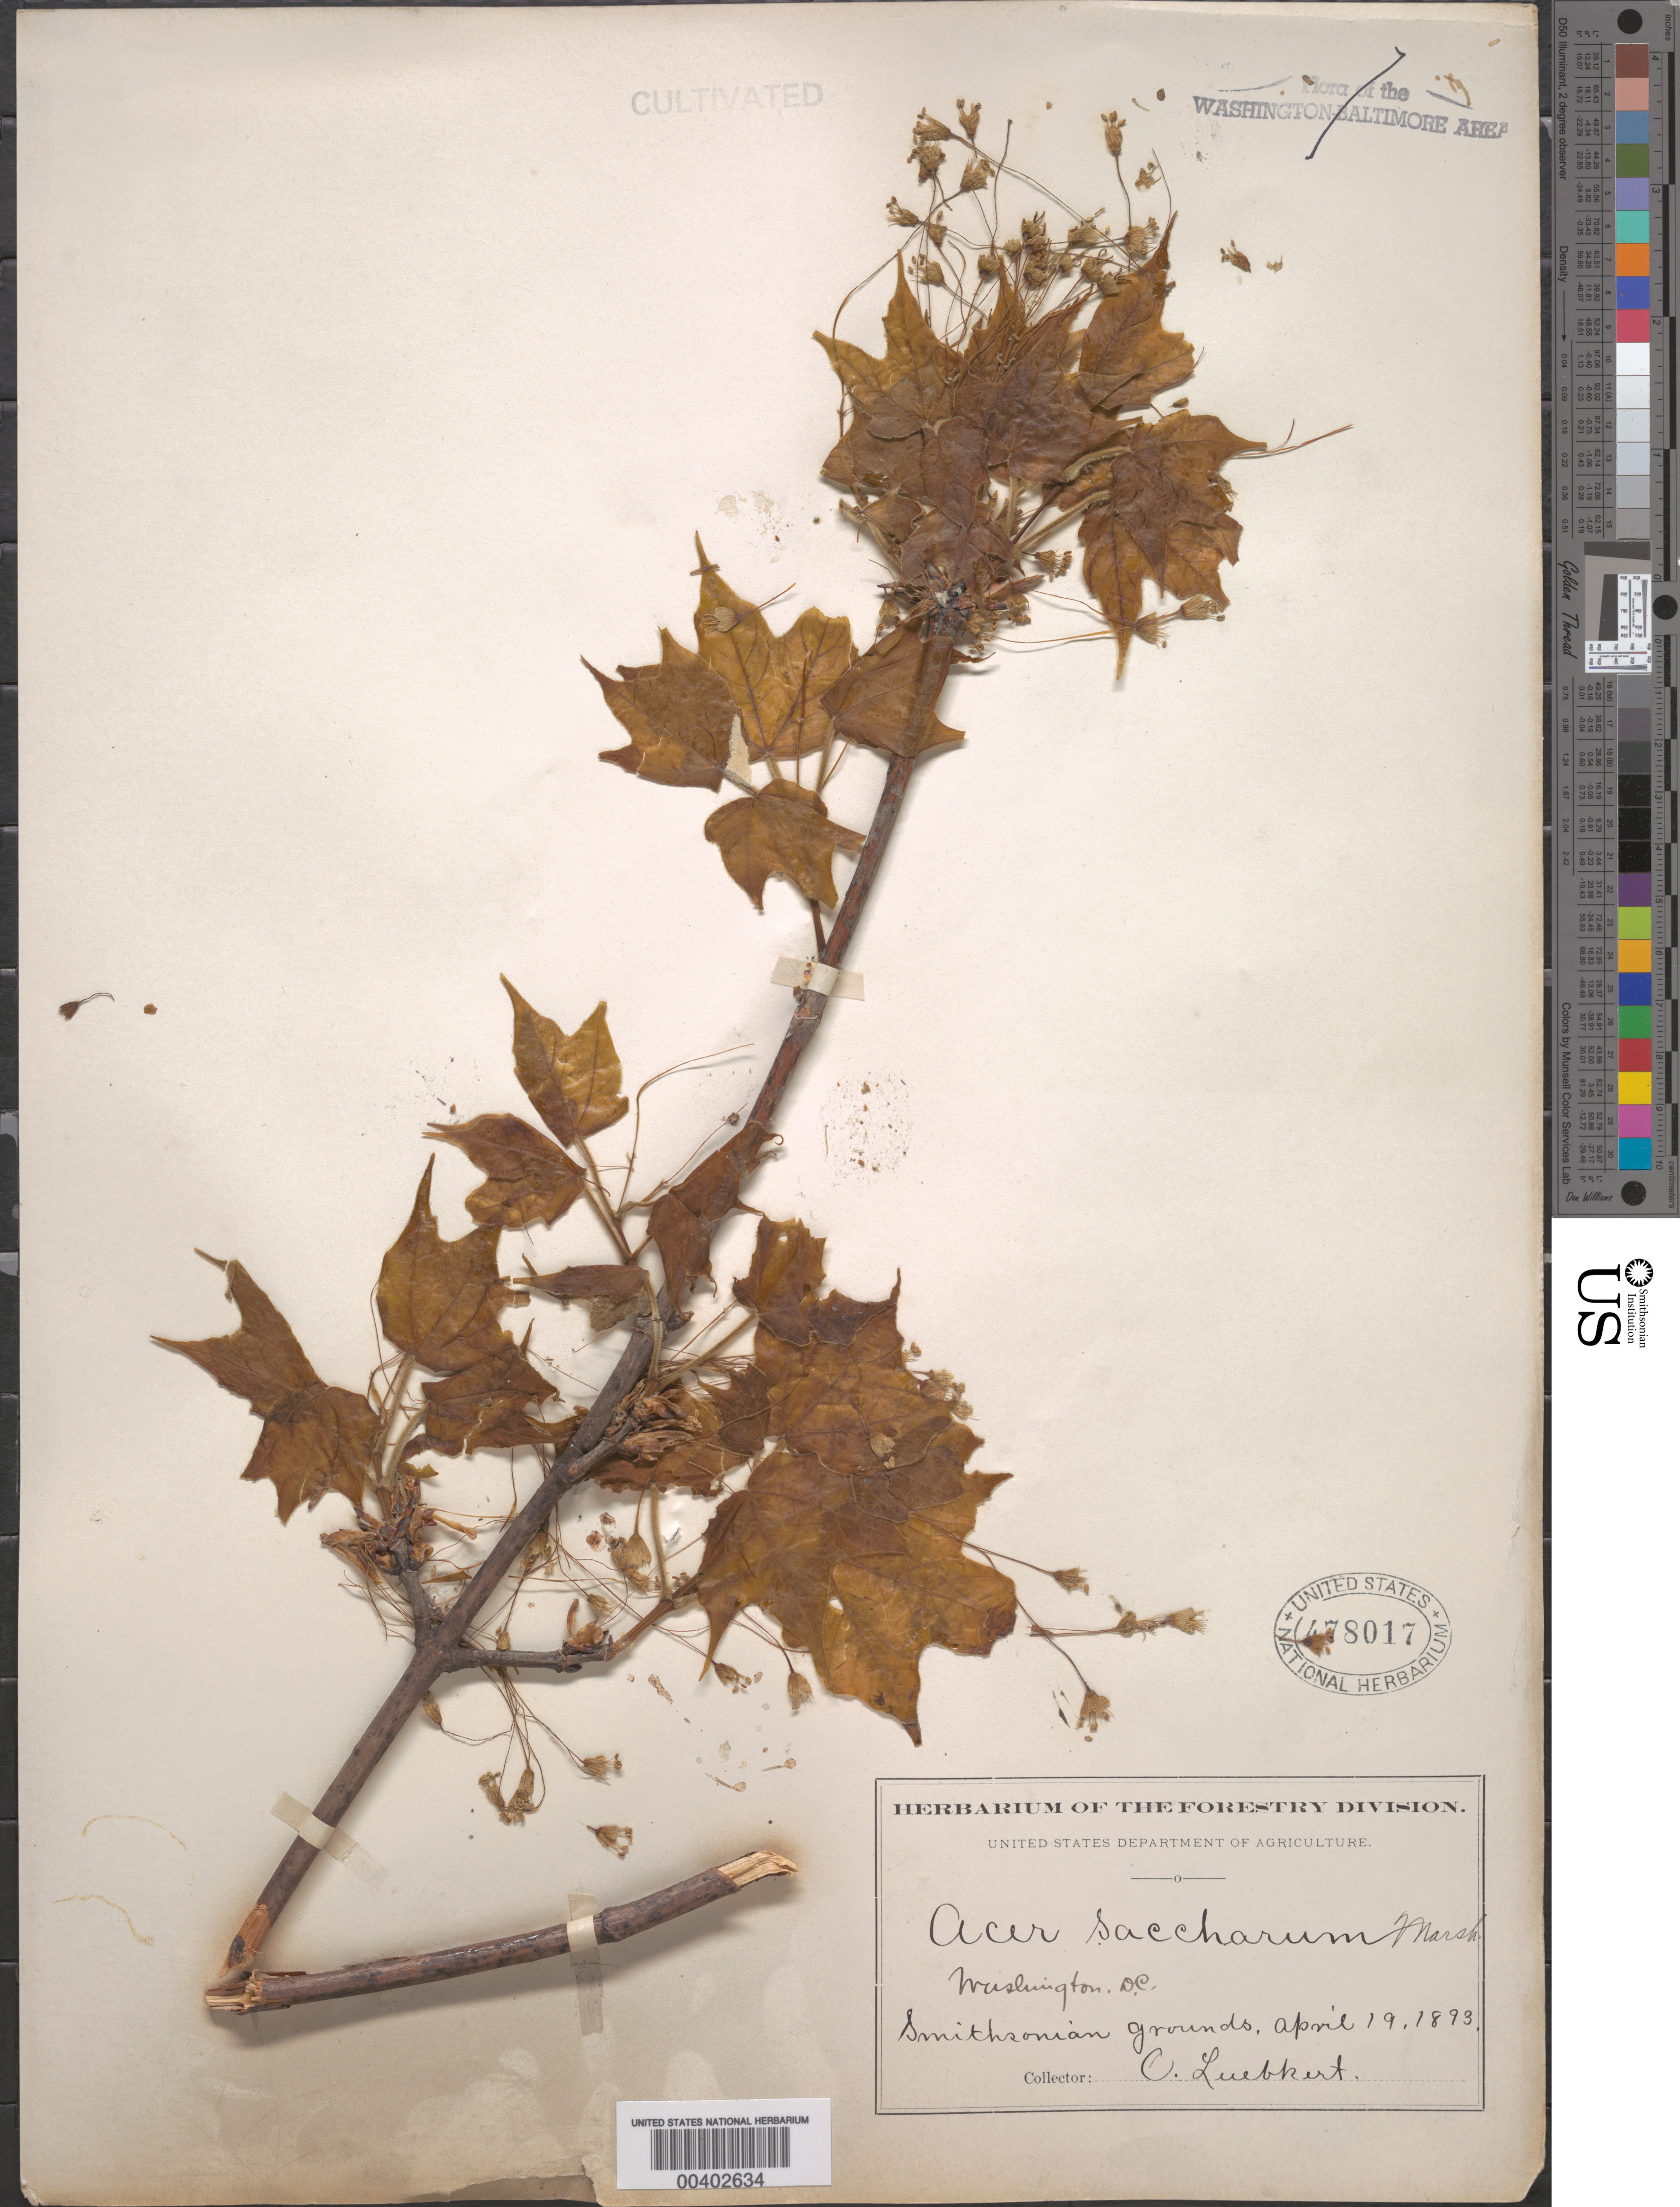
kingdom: Plantae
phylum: Tracheophyta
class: Magnoliopsida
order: Sapindales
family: Sapindaceae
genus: Acer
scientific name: Acer saccharum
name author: Marshall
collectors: O. Luebkert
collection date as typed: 19 Apr 1893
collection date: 1893-04-19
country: United States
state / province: District of Columbia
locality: Smithsonian grounds, Washington DC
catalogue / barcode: US 478017